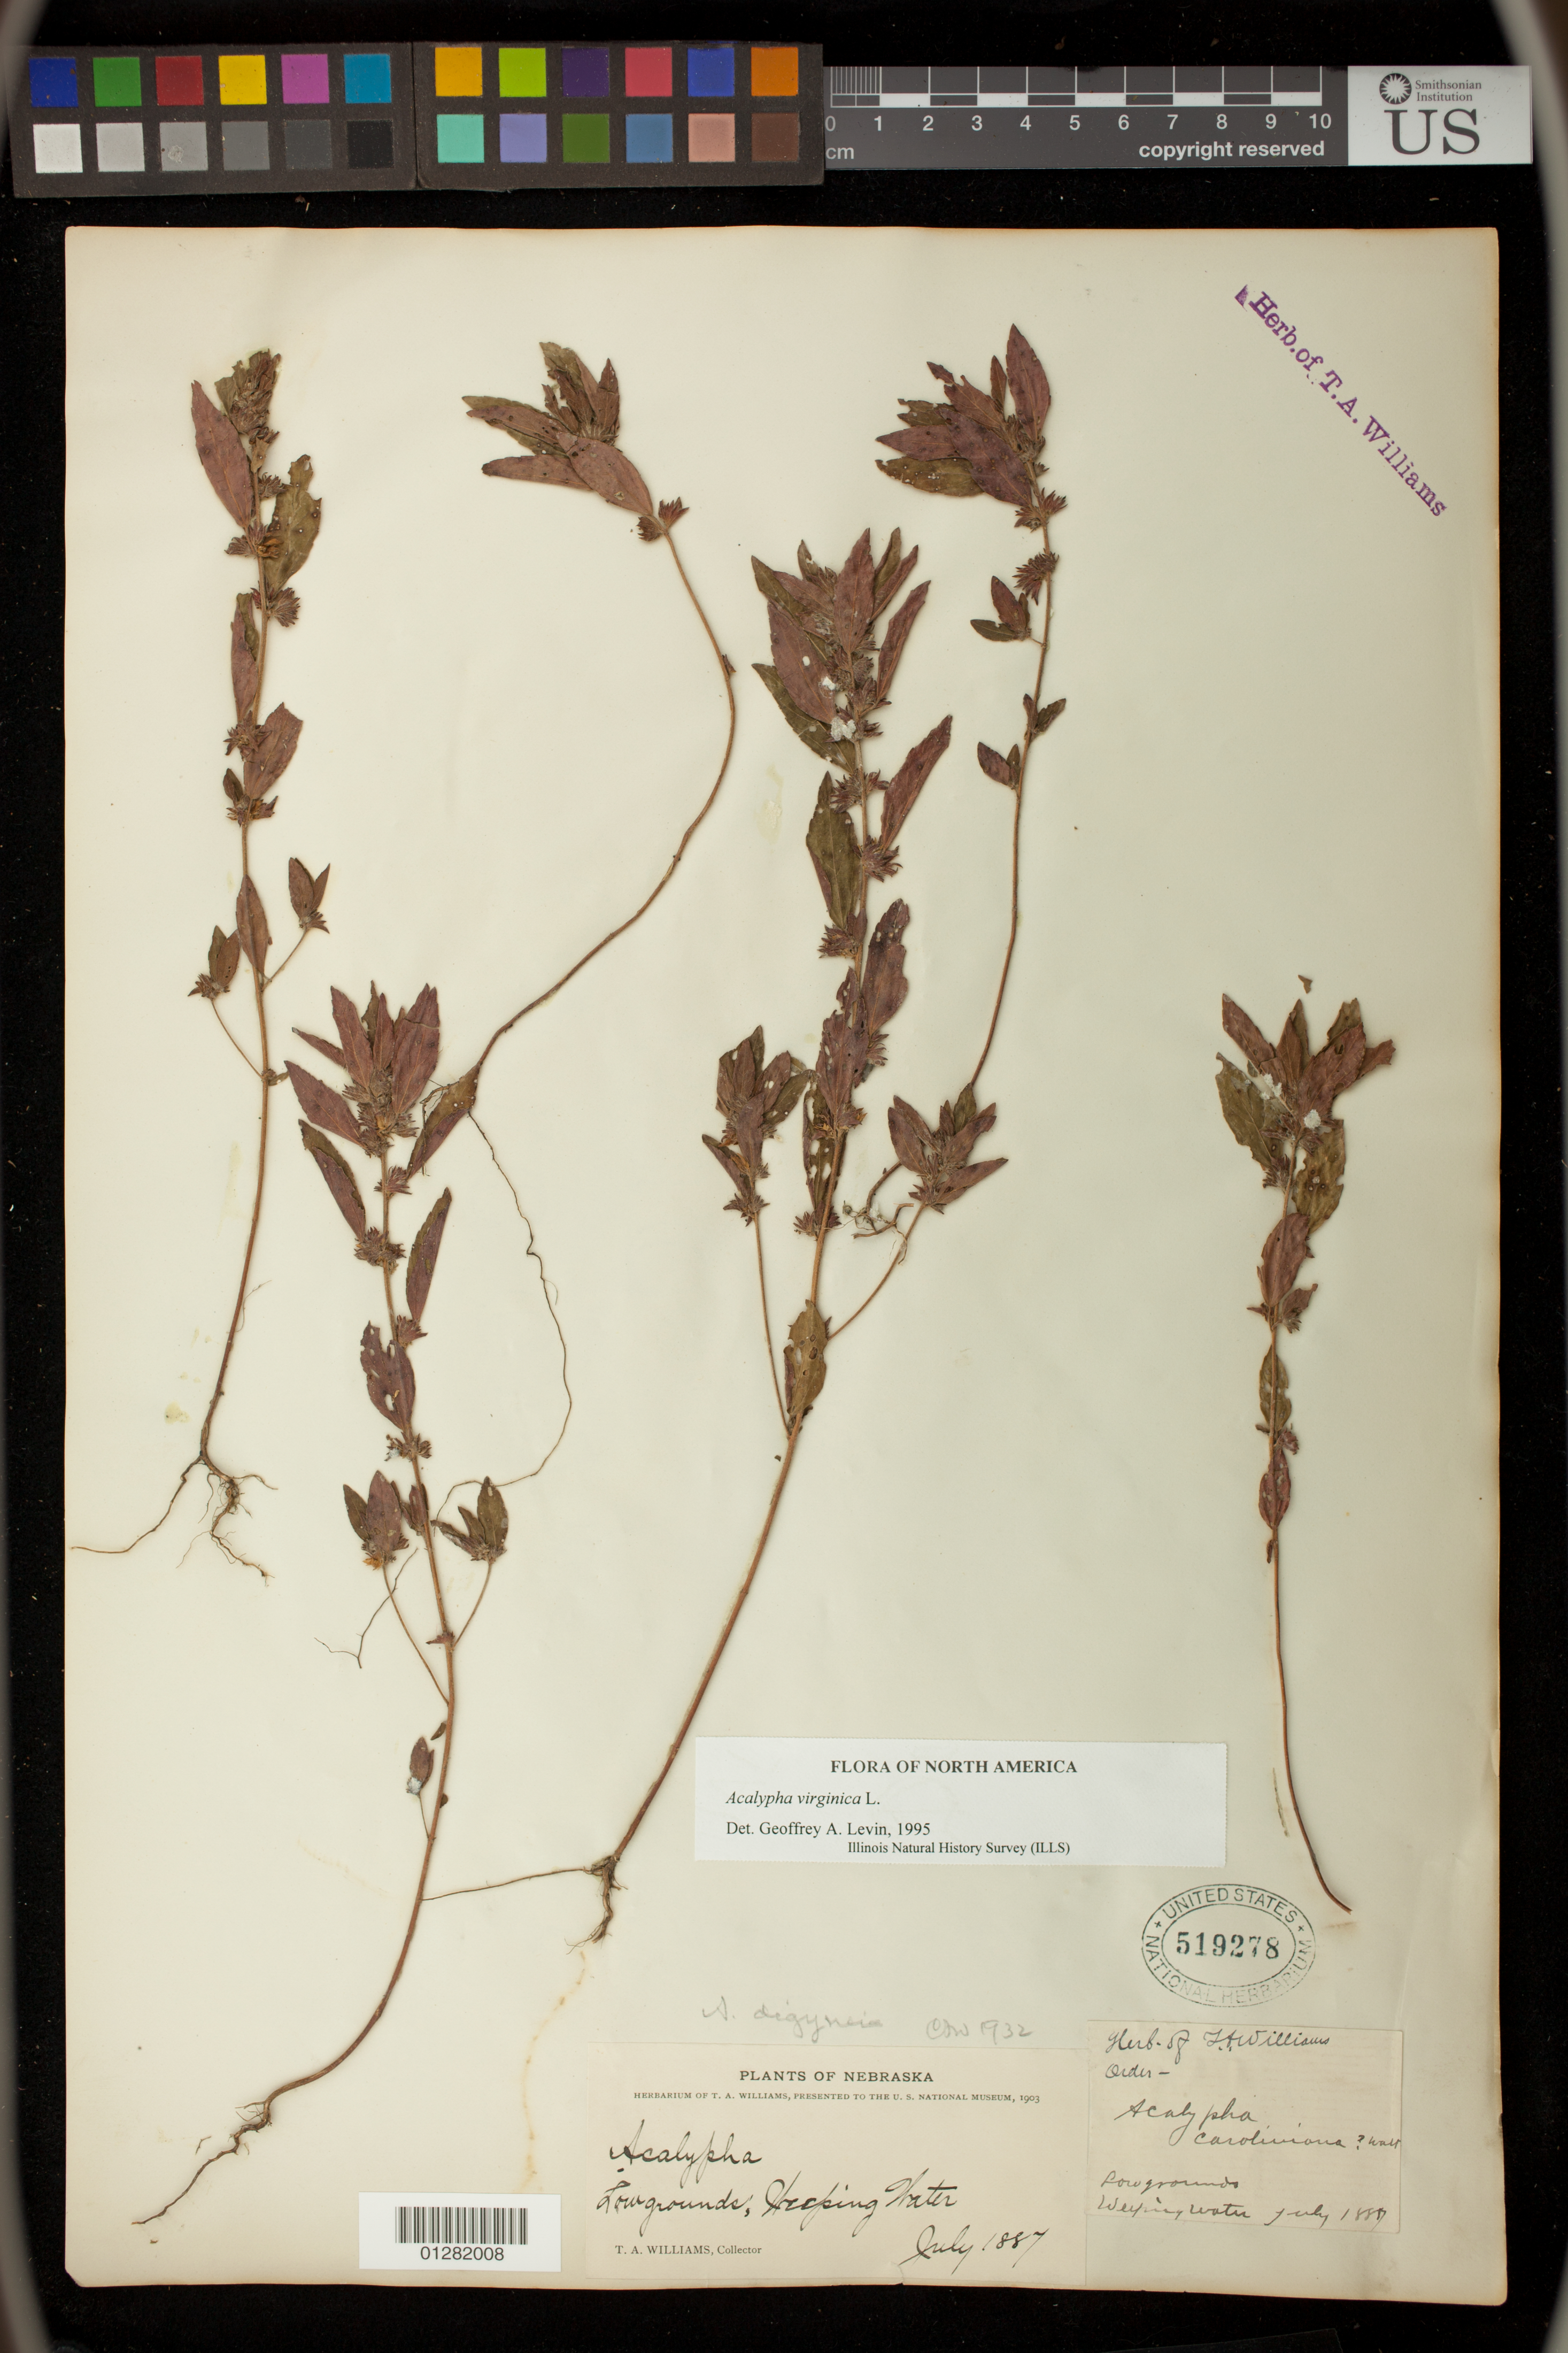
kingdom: Plantae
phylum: Tracheophyta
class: Magnoliopsida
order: Malpighiales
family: Euphorbiaceae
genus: Acalypha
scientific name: Acalypha virginica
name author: L.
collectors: T. A. Williams (herbarium)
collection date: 1887-07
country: United States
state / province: Nebraska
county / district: Cass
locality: Weeping Water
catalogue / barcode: US 519278